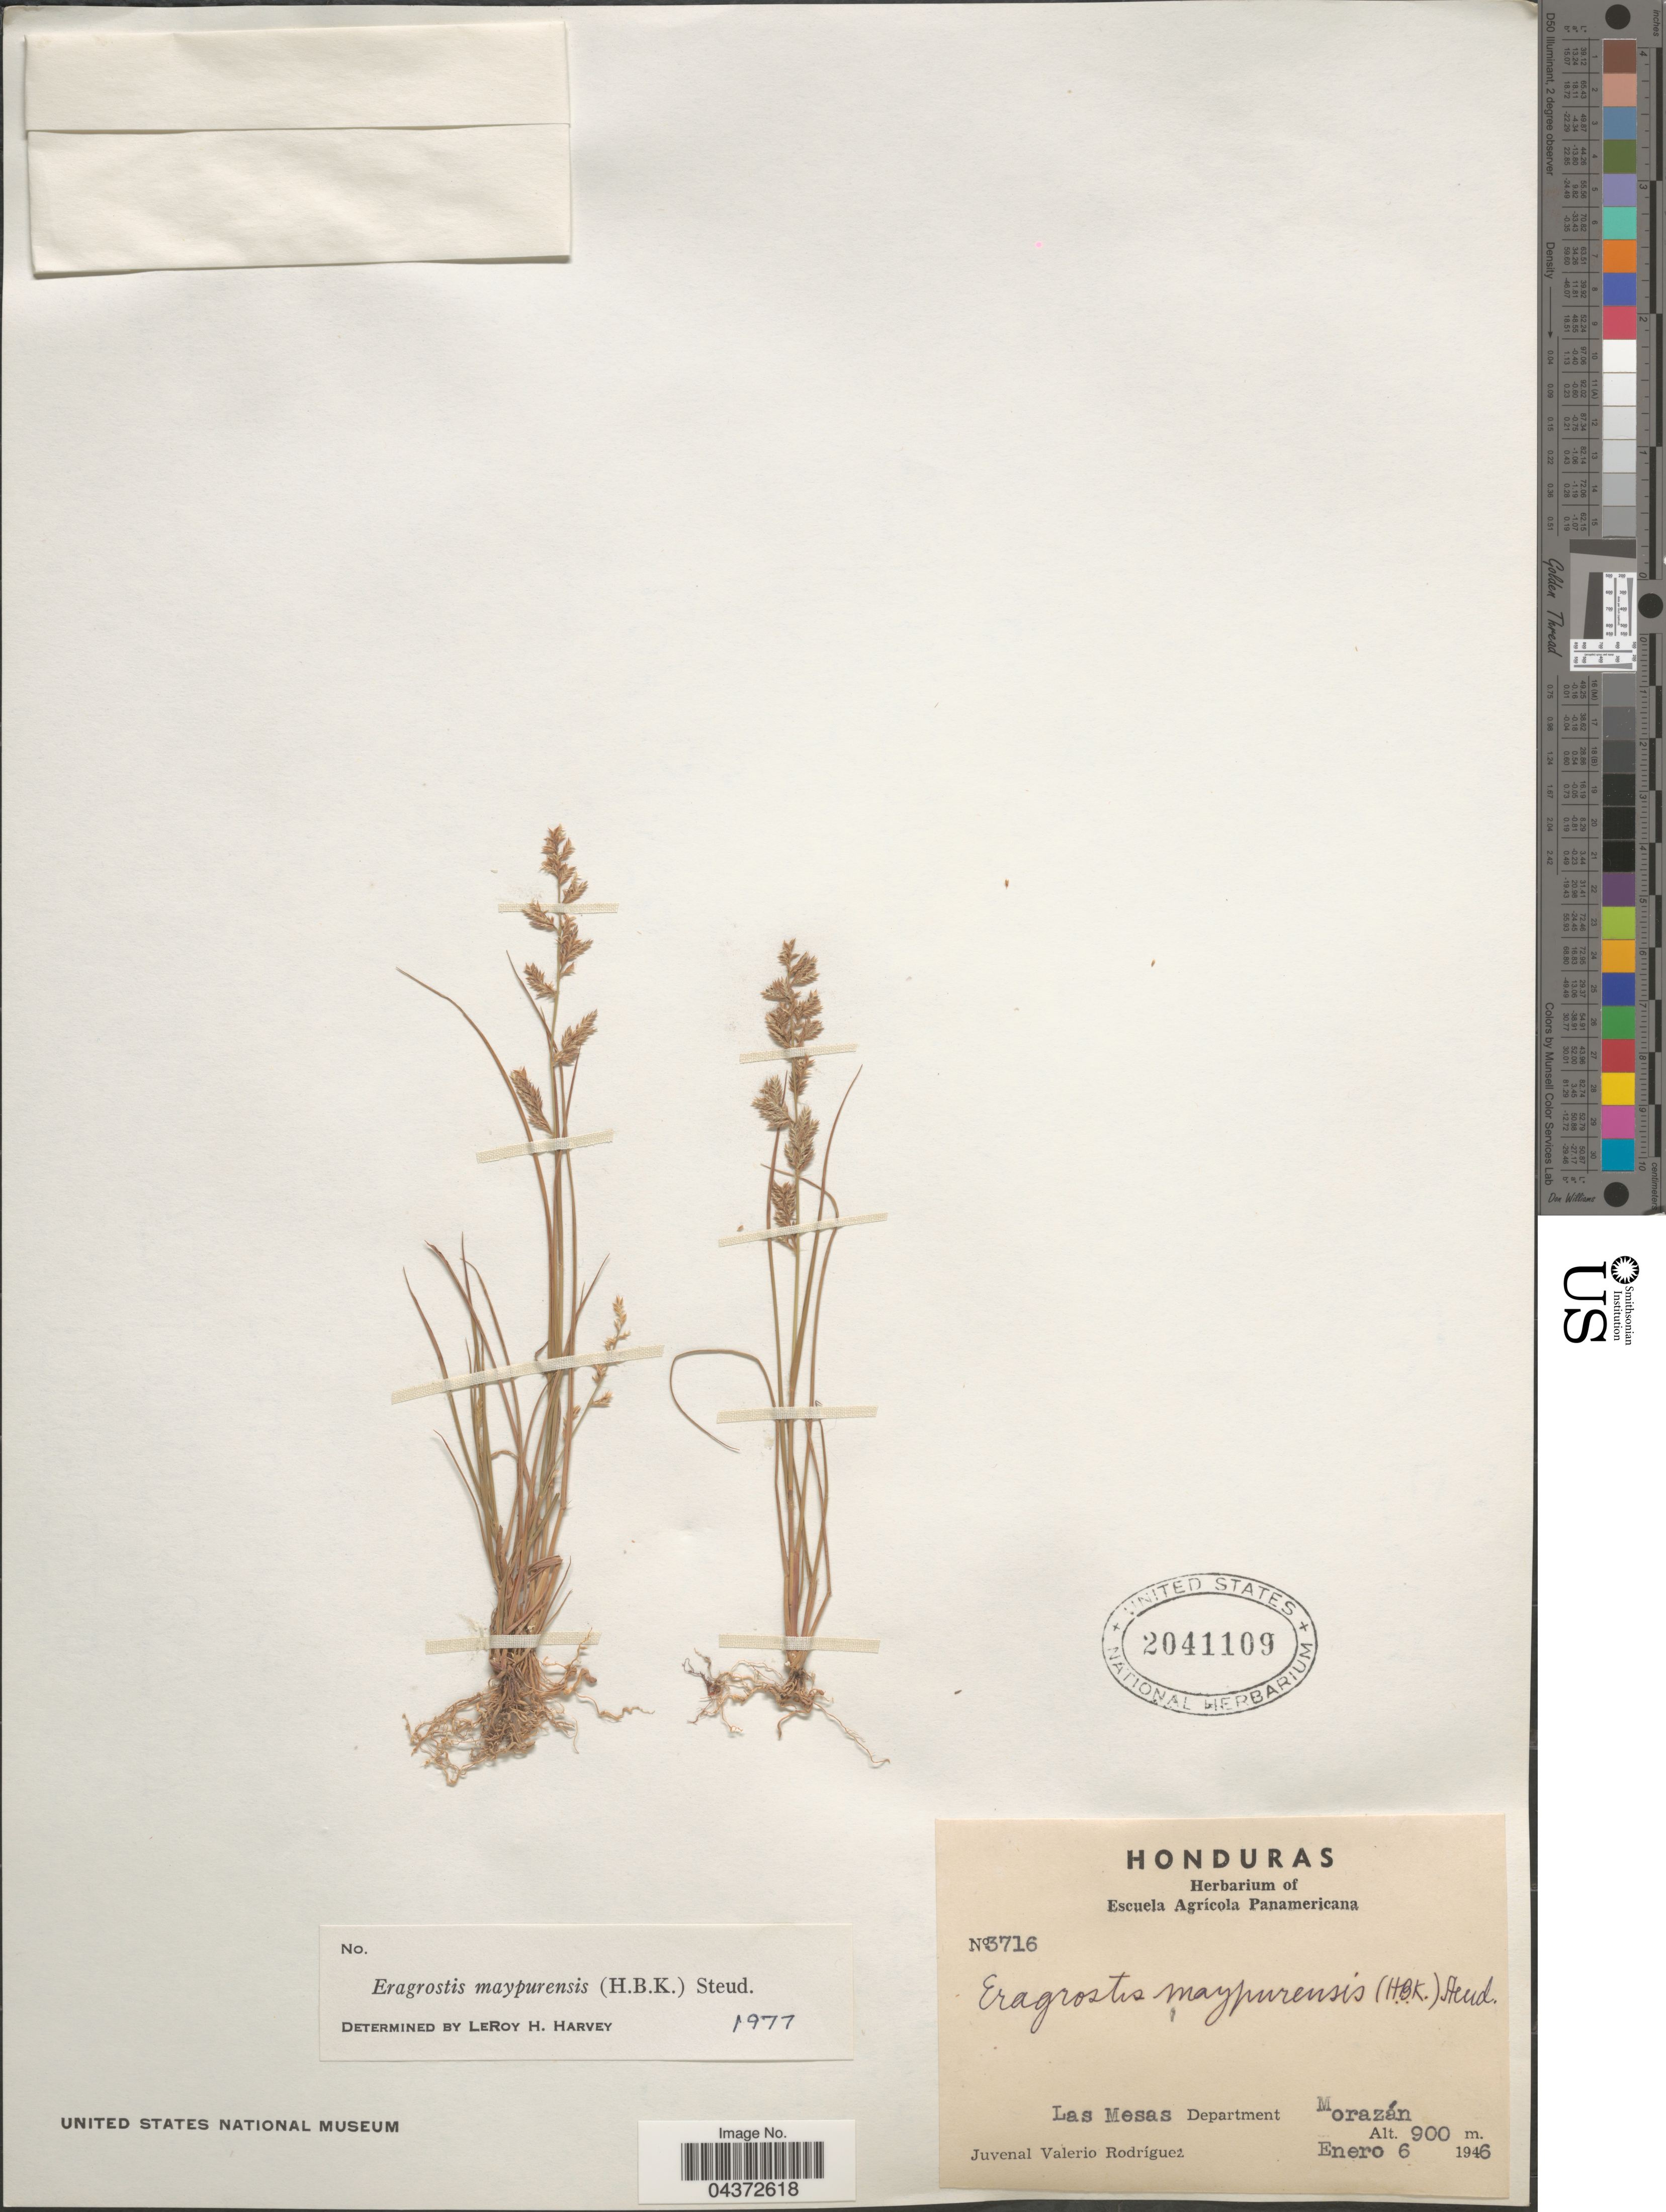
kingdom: Plantae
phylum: Tracheophyta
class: Liliopsida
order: Poales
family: Poaceae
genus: Eragrostis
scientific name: Eragrostis maypurensis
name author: (Kunth) Steud.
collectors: J. Rodriguez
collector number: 3716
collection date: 1946-01-06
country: Honduras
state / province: Fco. Morazán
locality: Las Mesas Department Morazán.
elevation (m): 900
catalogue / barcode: US 2041109